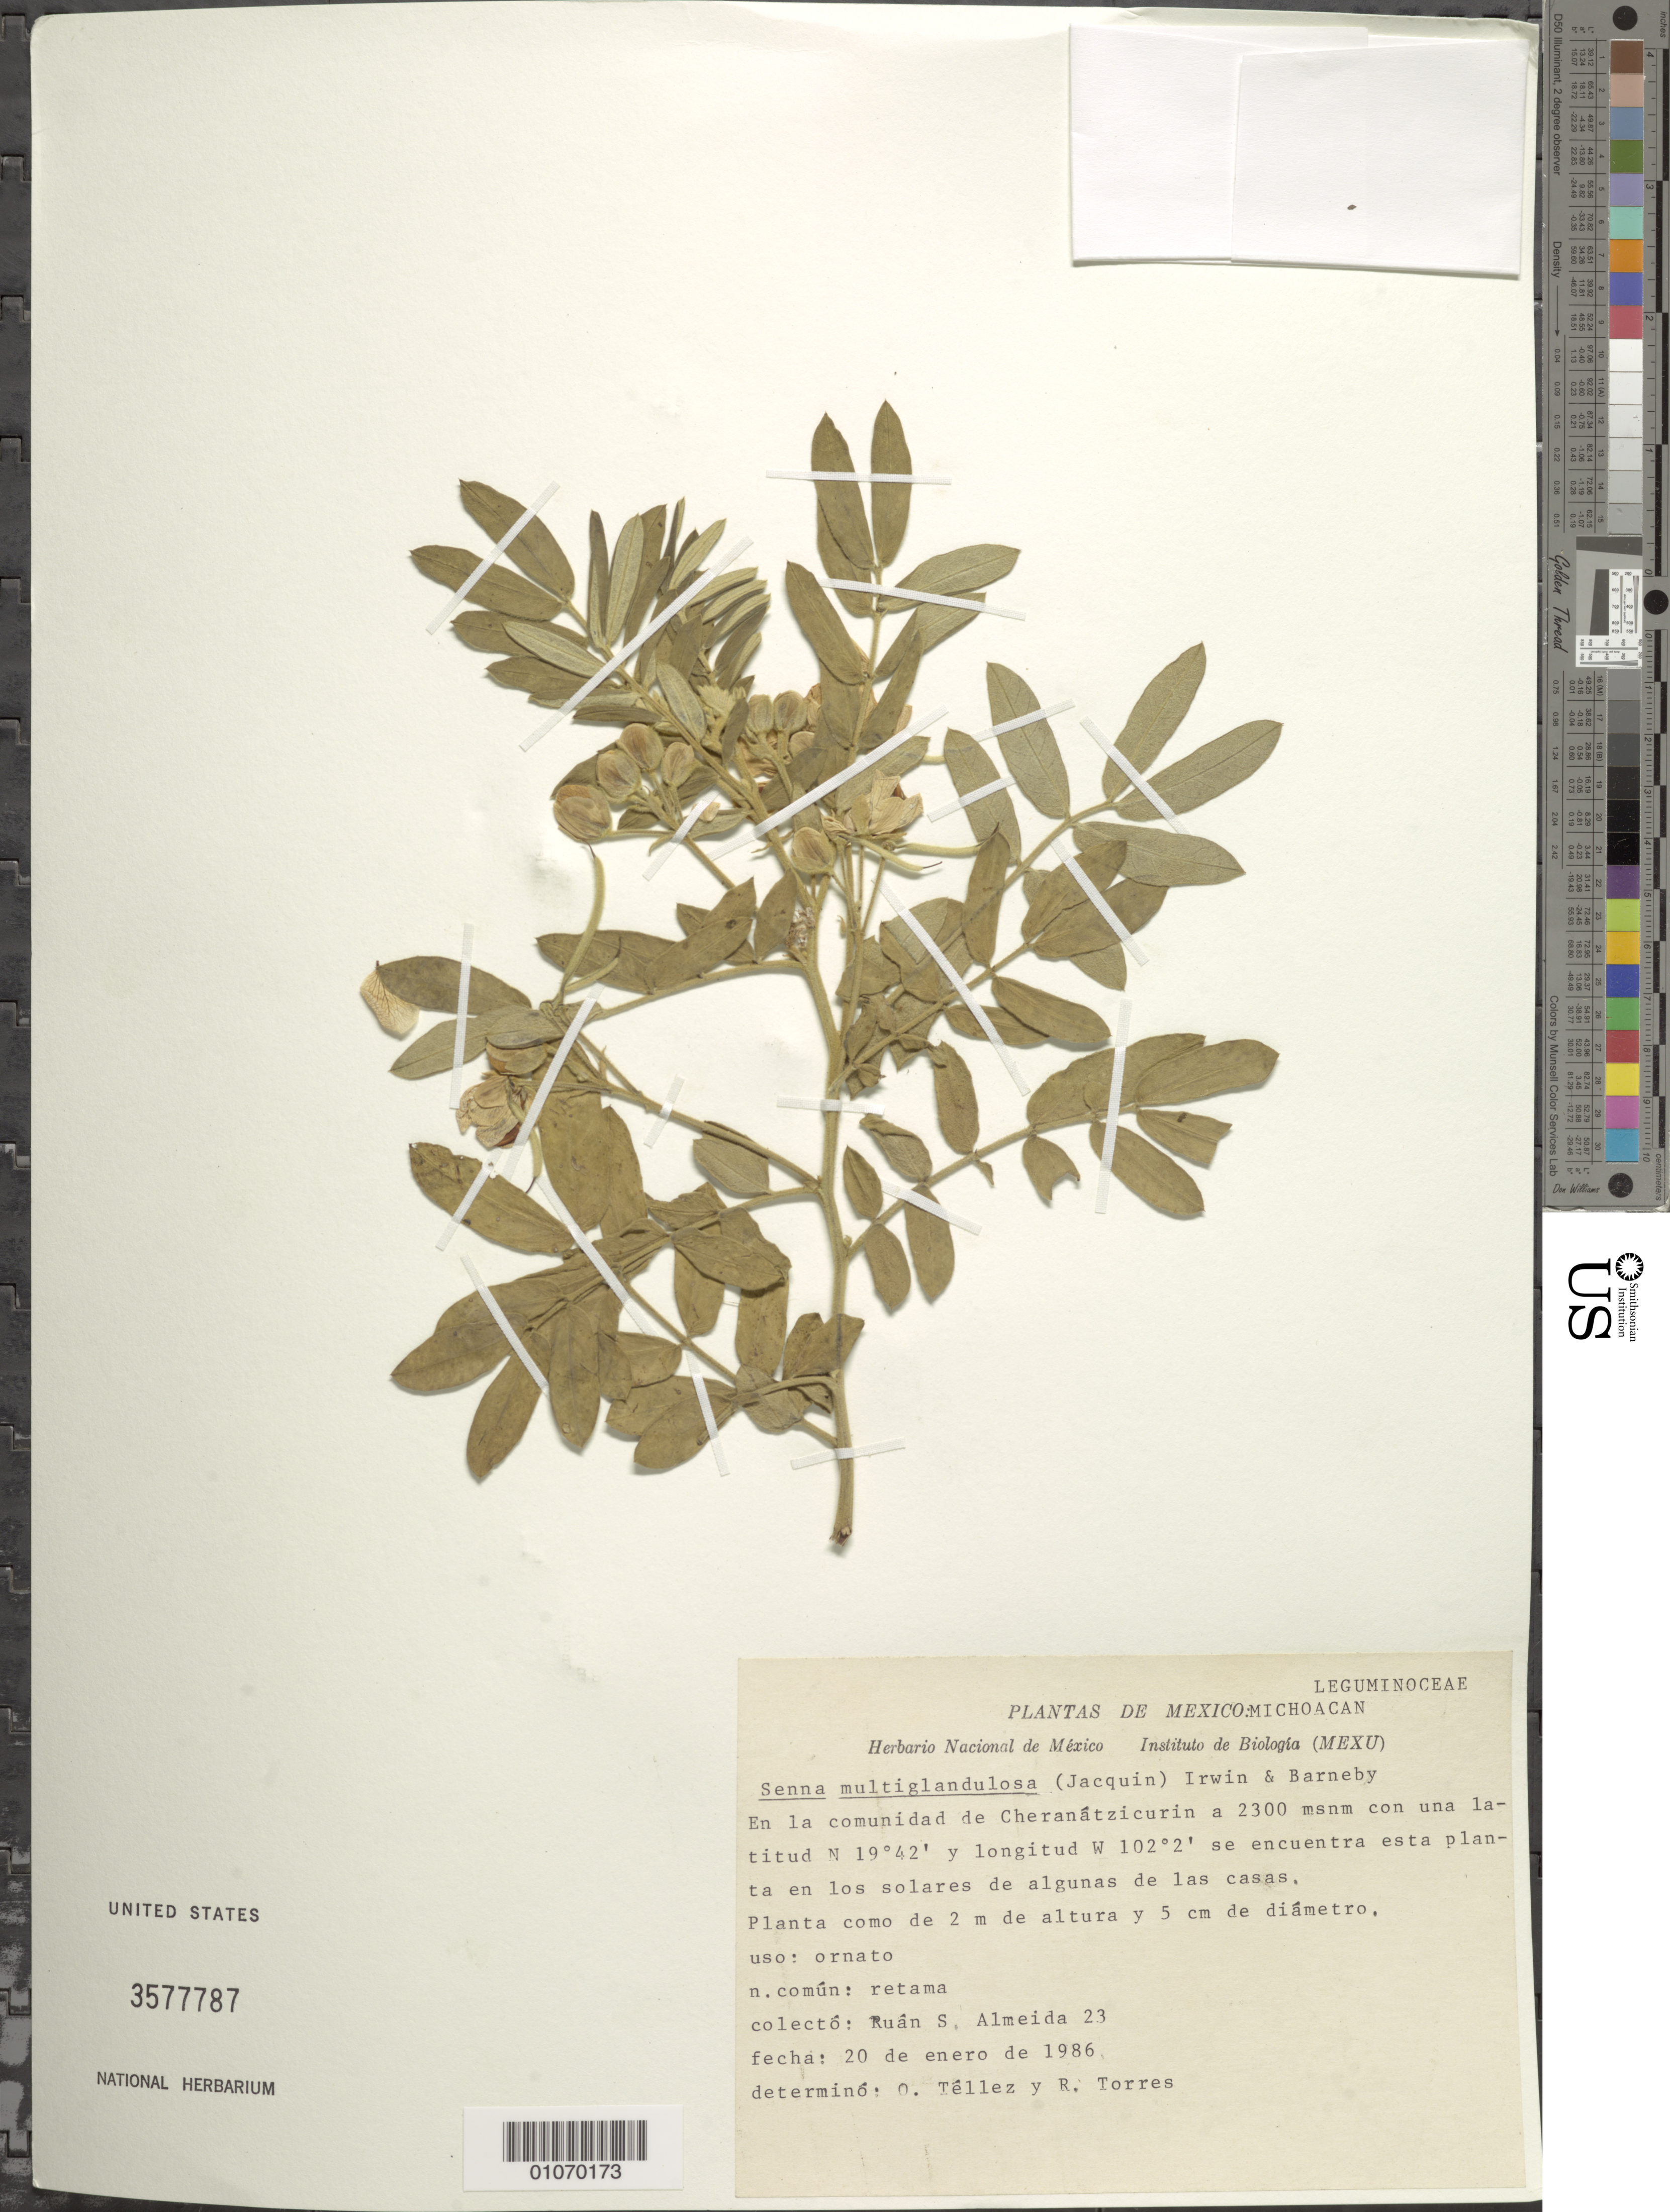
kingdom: Plantae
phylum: Tracheophyta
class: Magnoliopsida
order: Fabales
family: Fabaceae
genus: Senna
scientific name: Senna multiglandulosa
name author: (Jacq.) H.S. Irwin & Barneby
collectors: R. Almeida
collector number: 23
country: Mexico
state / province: Michoacán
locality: Cheranatzicurin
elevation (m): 2300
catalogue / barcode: US 3577787